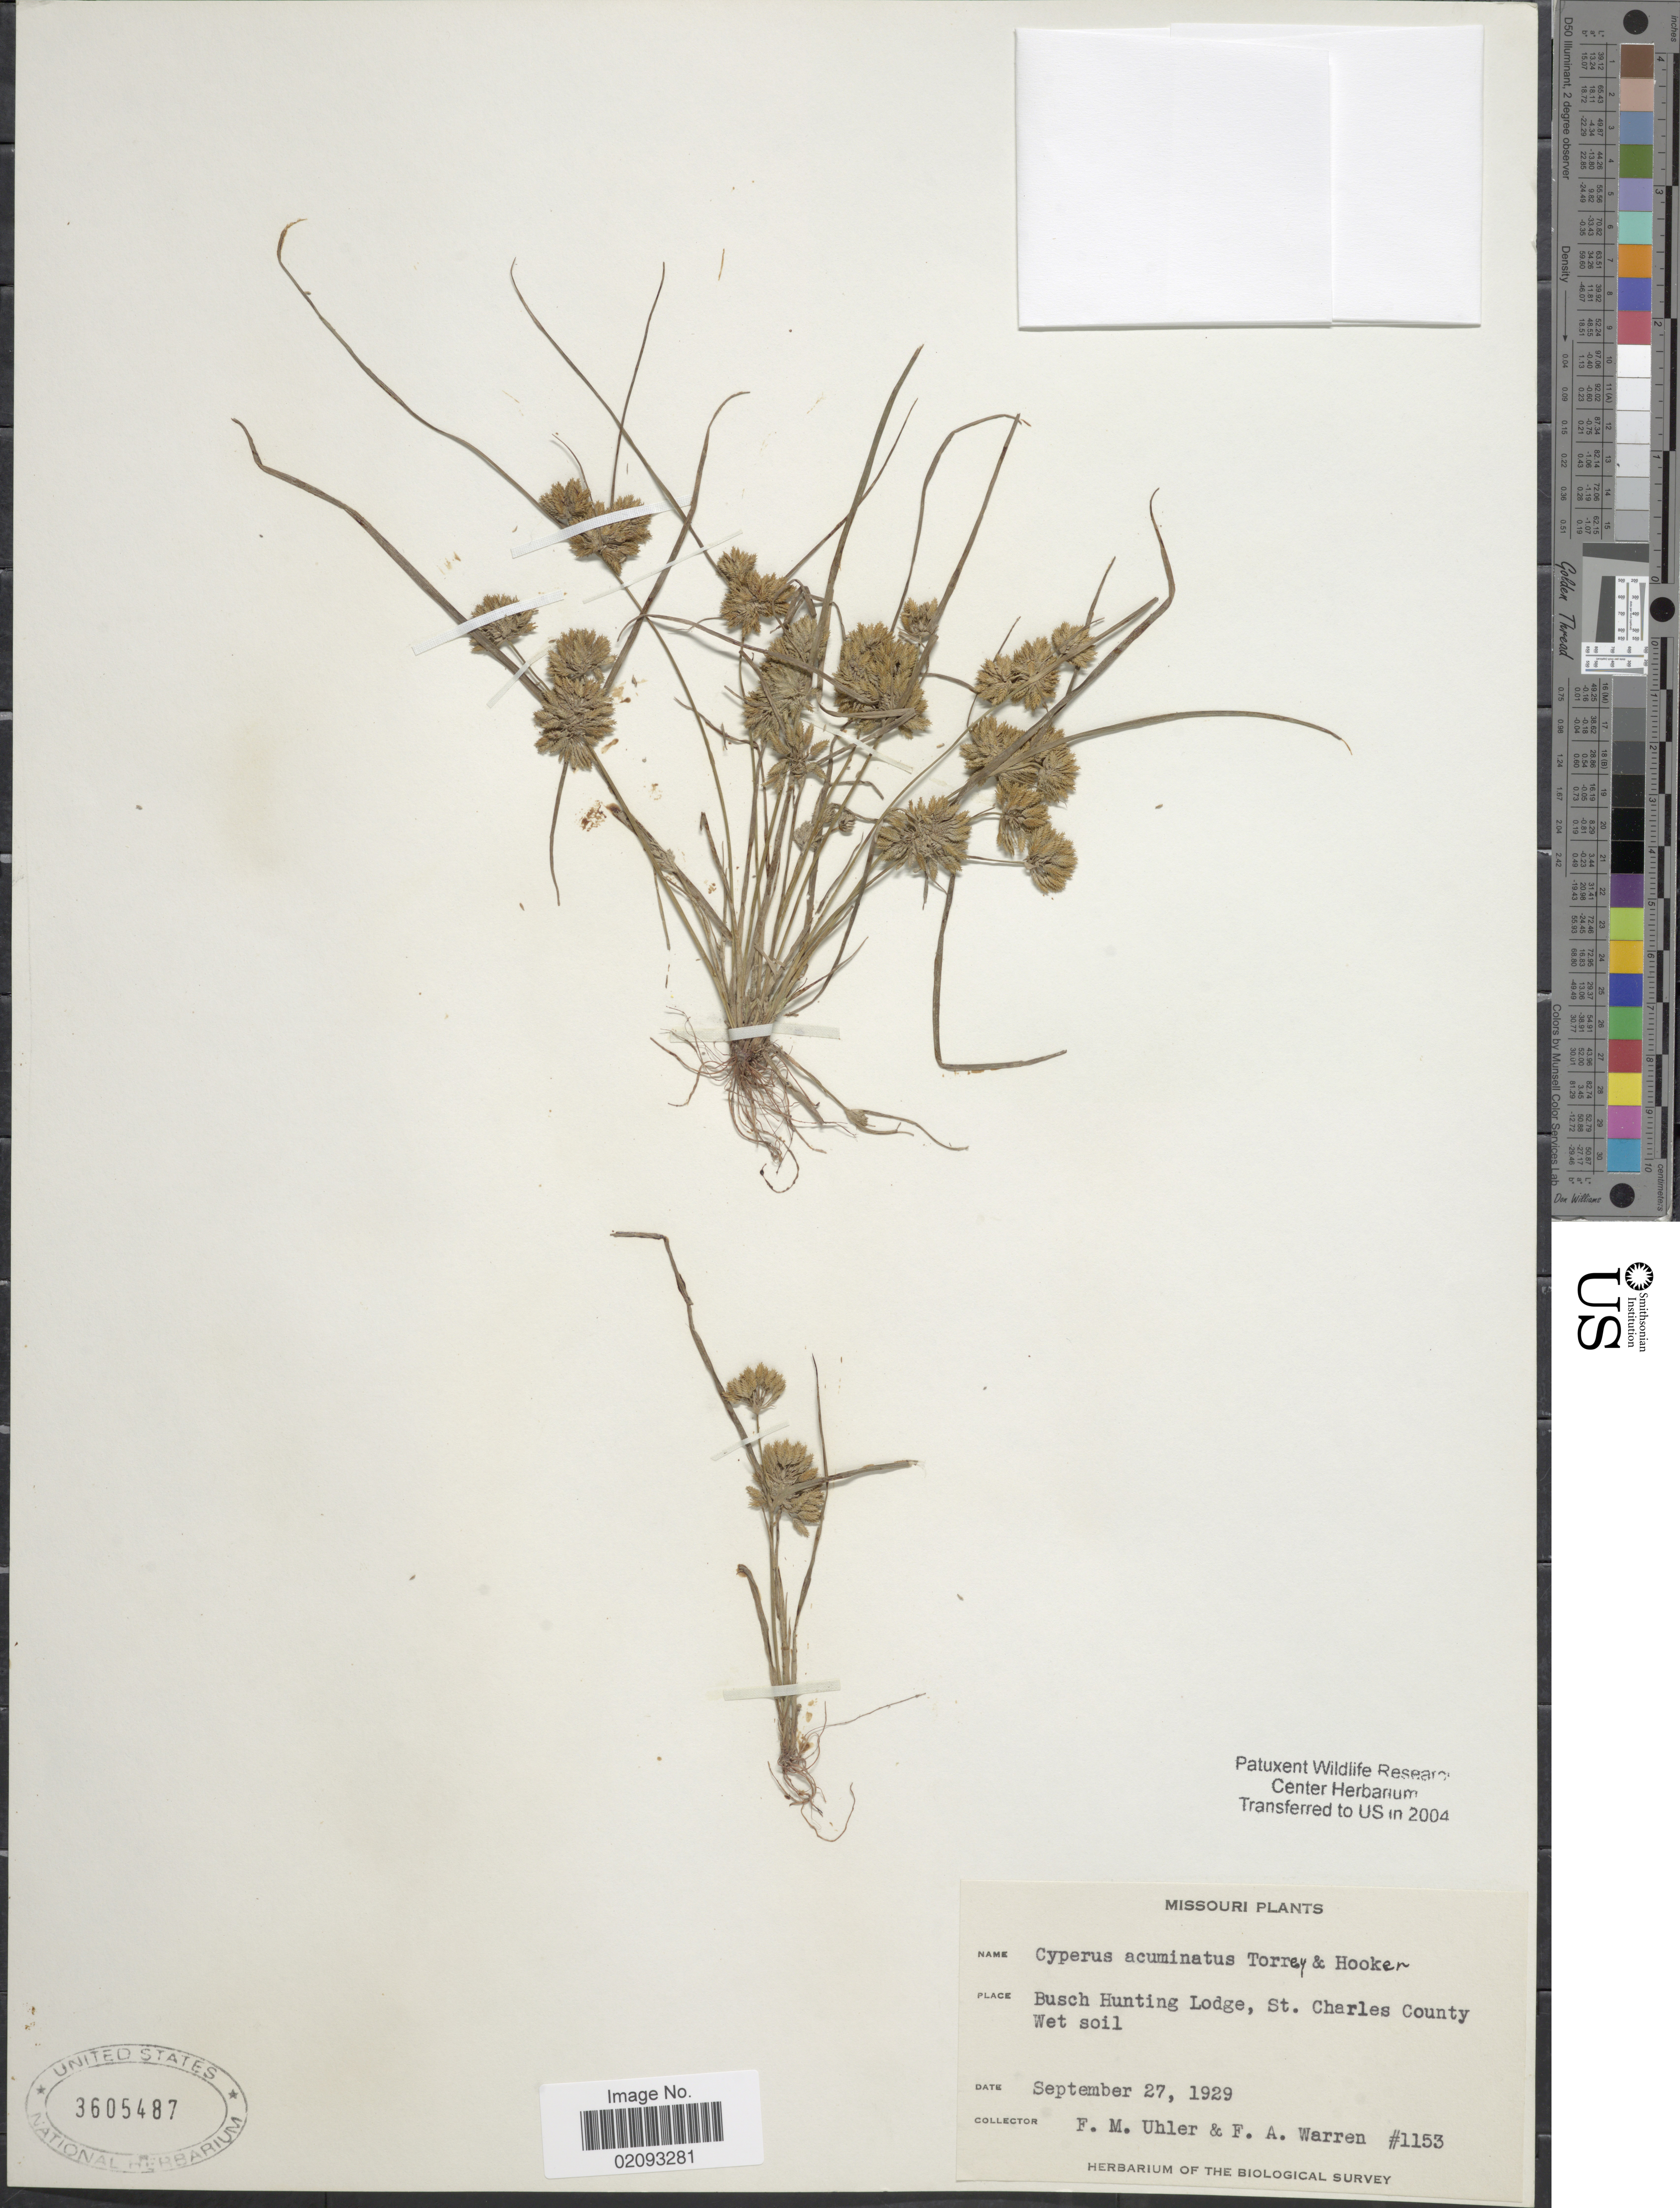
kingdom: Plantae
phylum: Tracheophyta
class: Liliopsida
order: Poales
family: Cyperaceae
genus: Cyperus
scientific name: Cyperus acuminatus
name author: Torr. & Hook.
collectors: F. M. Uhler & F. Warren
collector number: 1153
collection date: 1929-09-27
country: United States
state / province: Missouri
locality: Busch Hunting Lodge, St. Charles County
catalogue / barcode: US 3605487